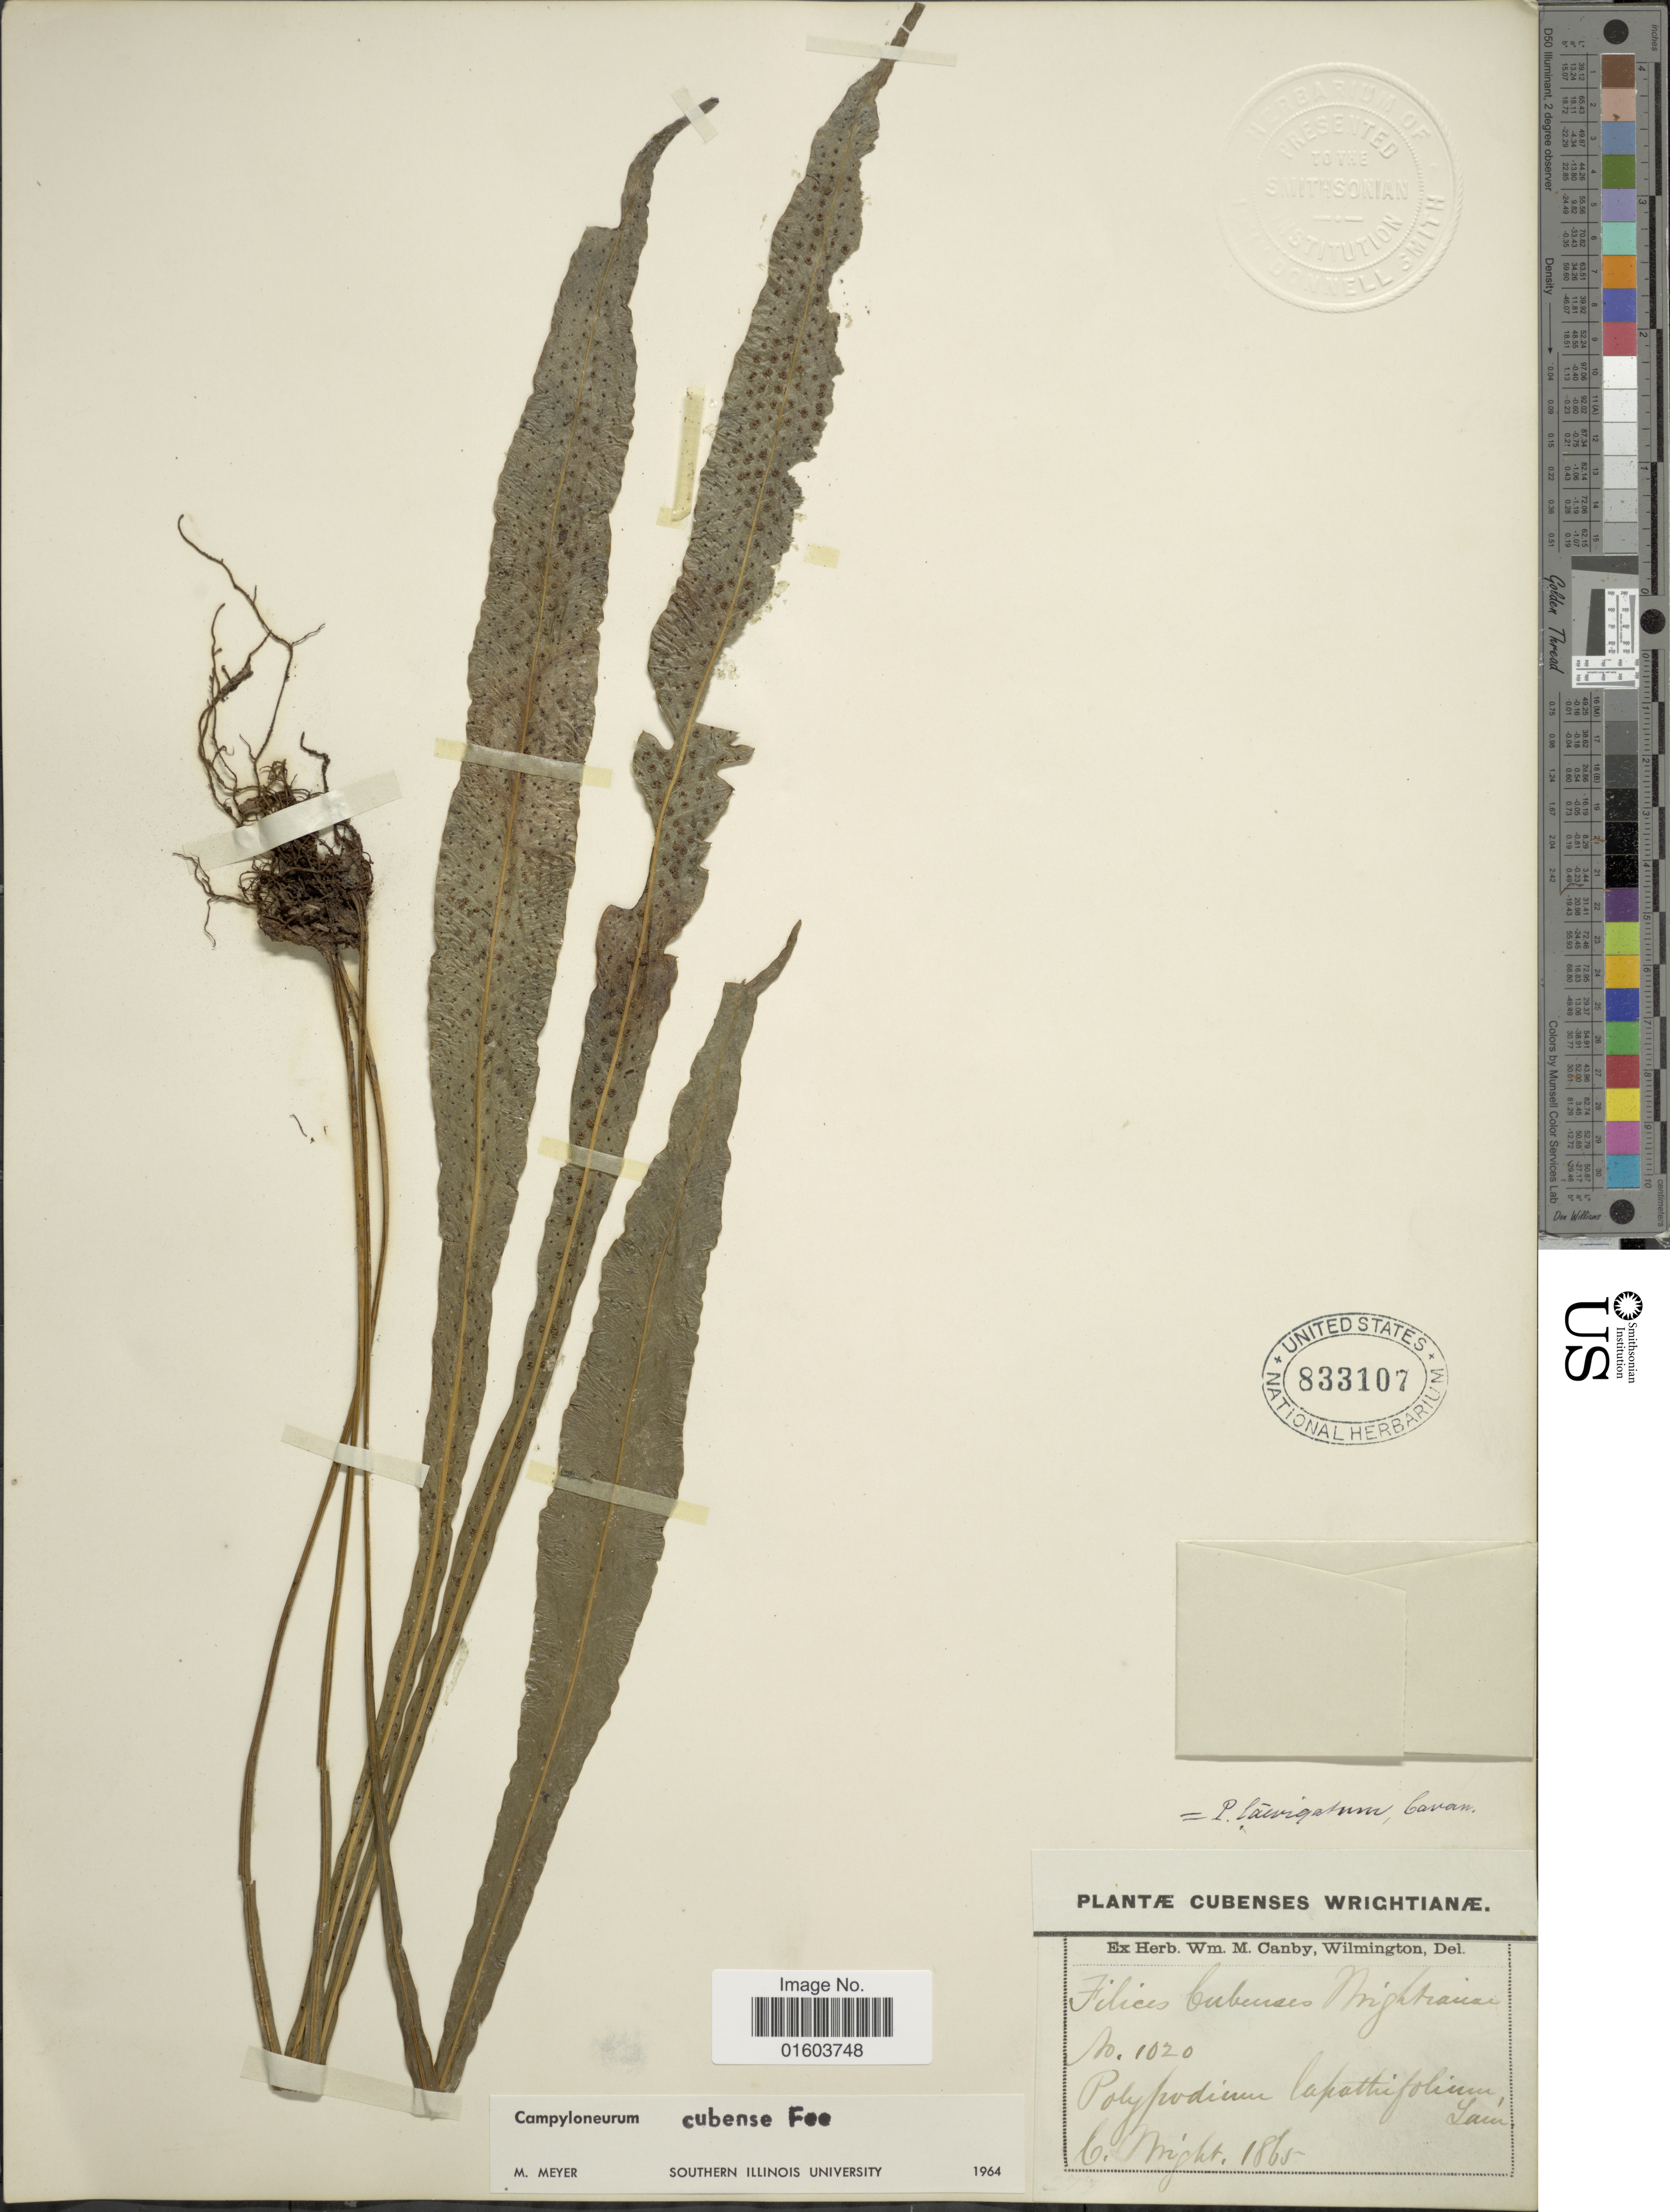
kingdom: Plantae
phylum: Tracheophyta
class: Polypodiopsida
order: Polypodiales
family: Polypodiaceae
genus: Campyloneurum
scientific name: Campyloneurum vexatum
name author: Ching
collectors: C. Wright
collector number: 1020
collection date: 1865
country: Cuba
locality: Cubenses.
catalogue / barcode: US 833107